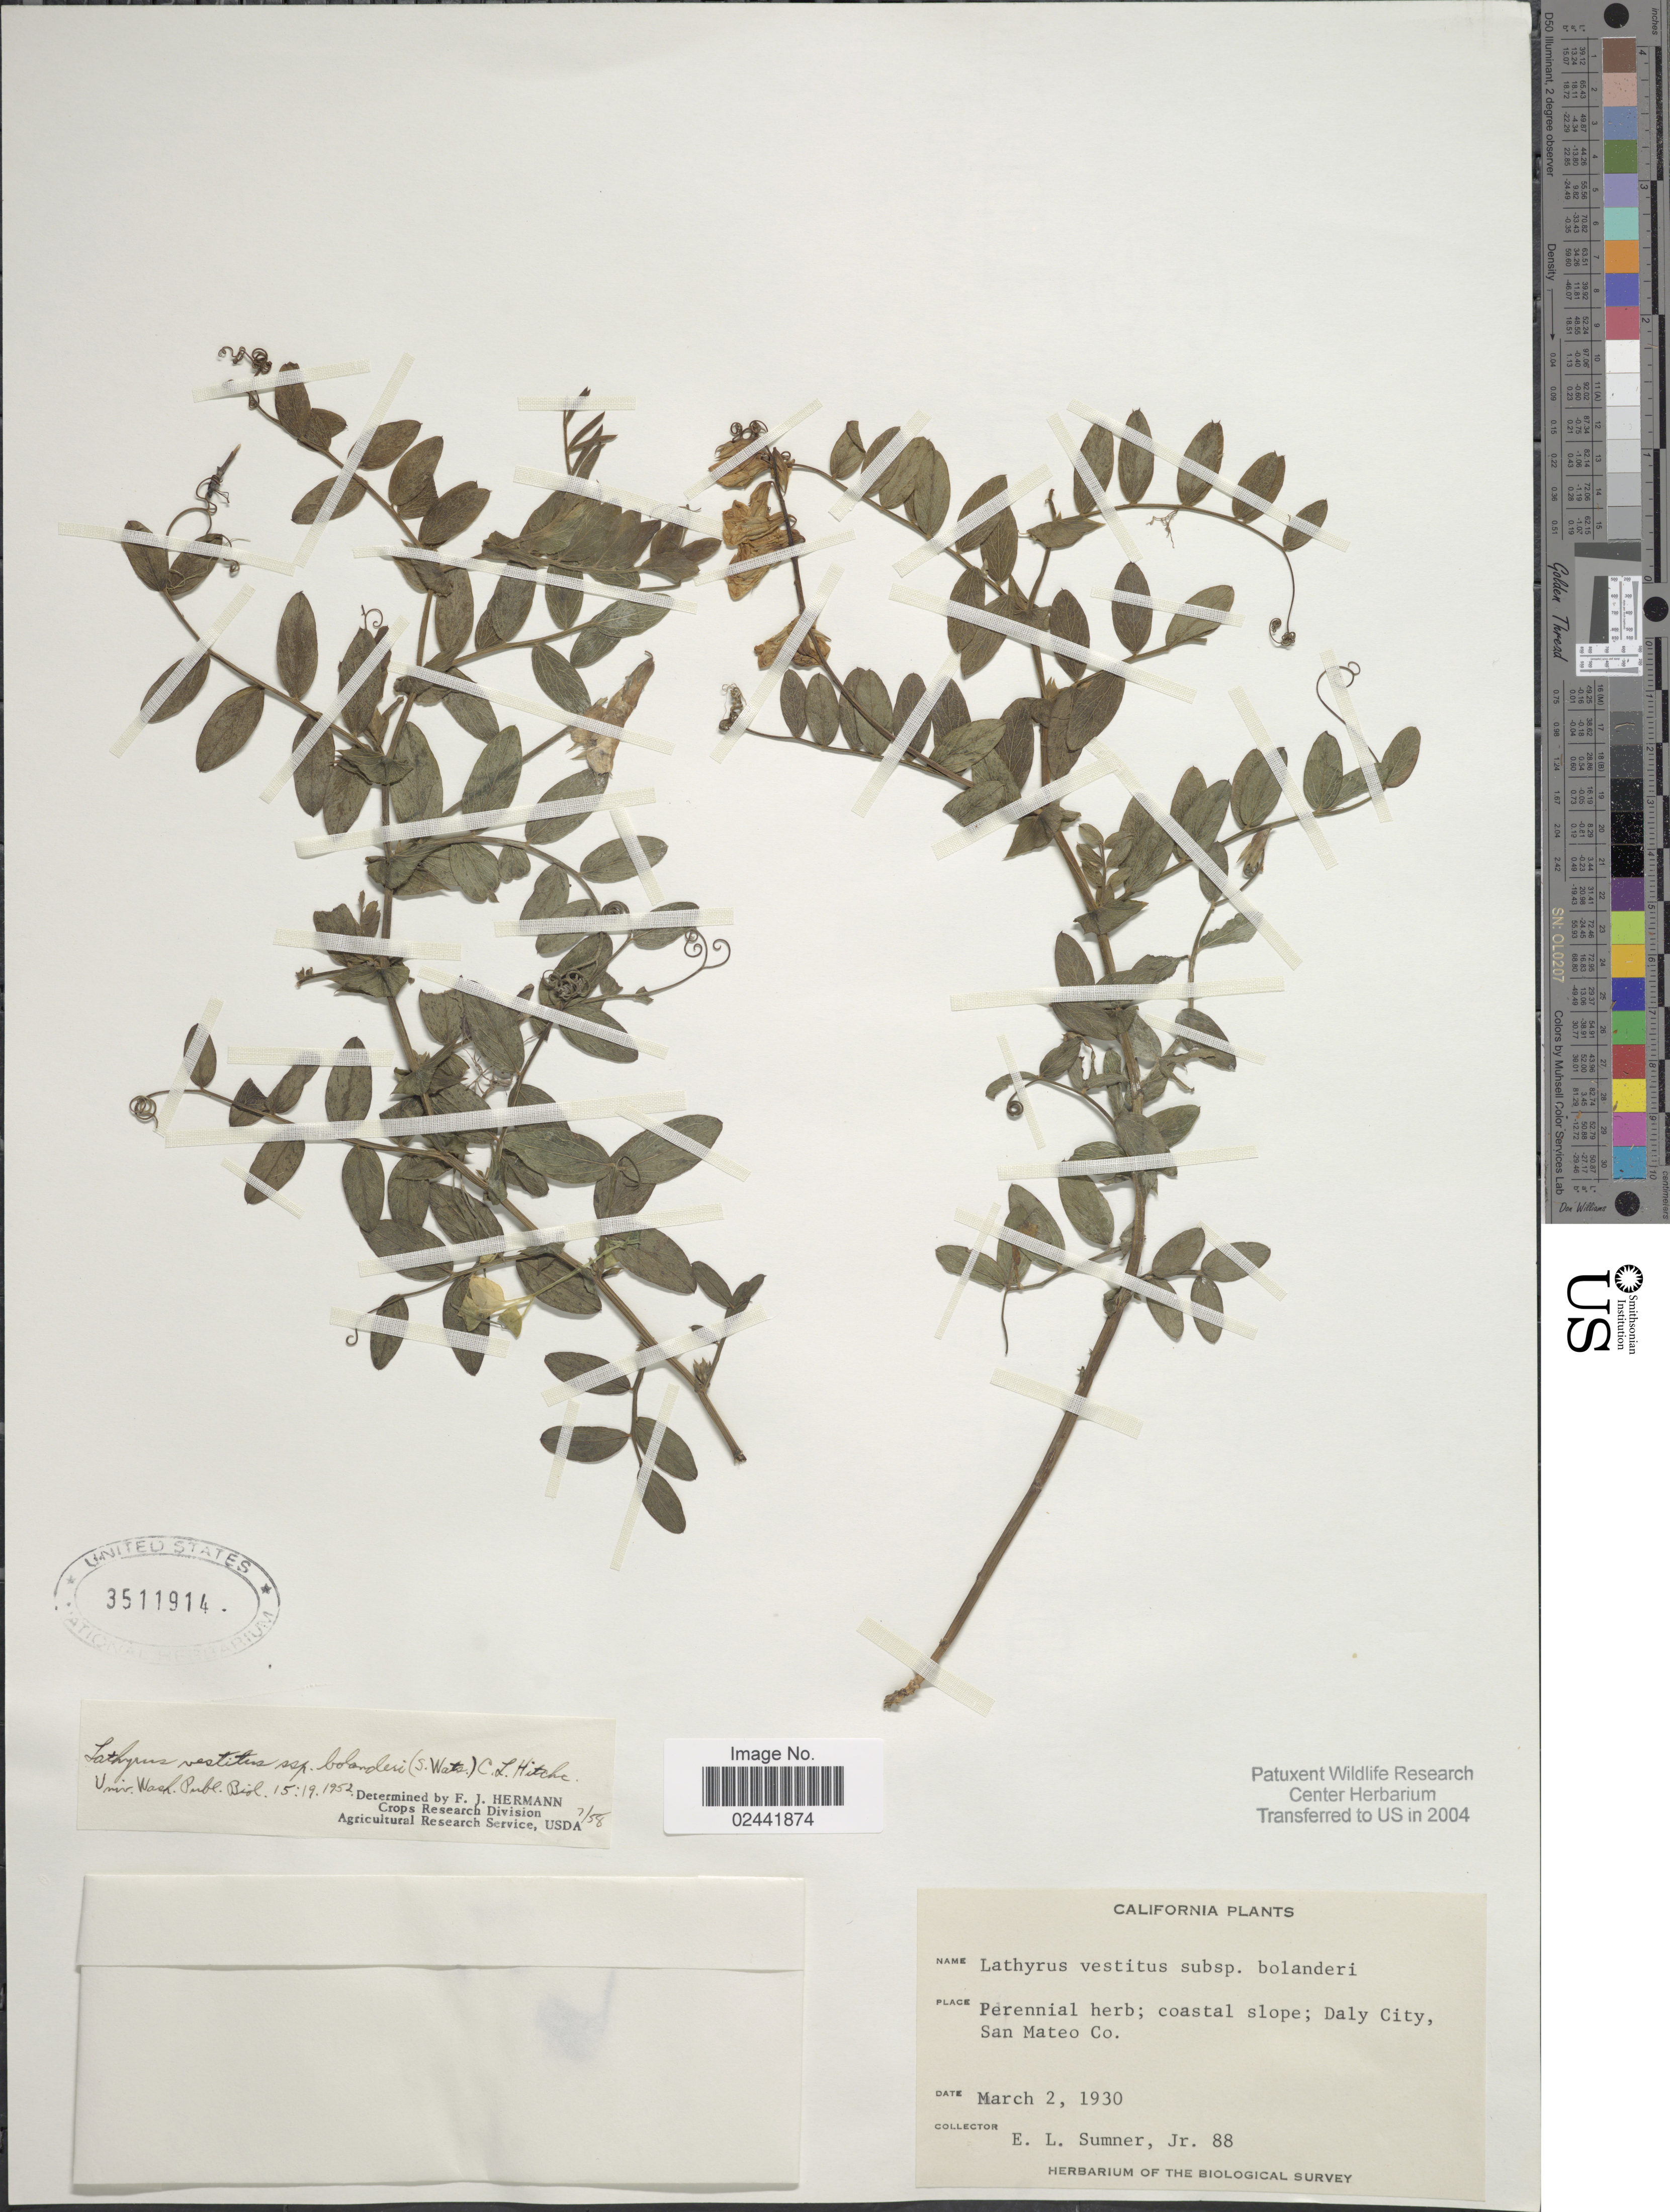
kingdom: Plantae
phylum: Tracheophyta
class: Magnoliopsida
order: Fabales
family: Fabaceae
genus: Lathyrus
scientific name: Lathyrus vestitus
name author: Nutt.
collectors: E. Sumner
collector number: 88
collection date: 1930-03-02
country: United States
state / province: California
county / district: San Mateo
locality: Coastal slope; Daly City, San Mateo Co.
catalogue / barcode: US 3511914